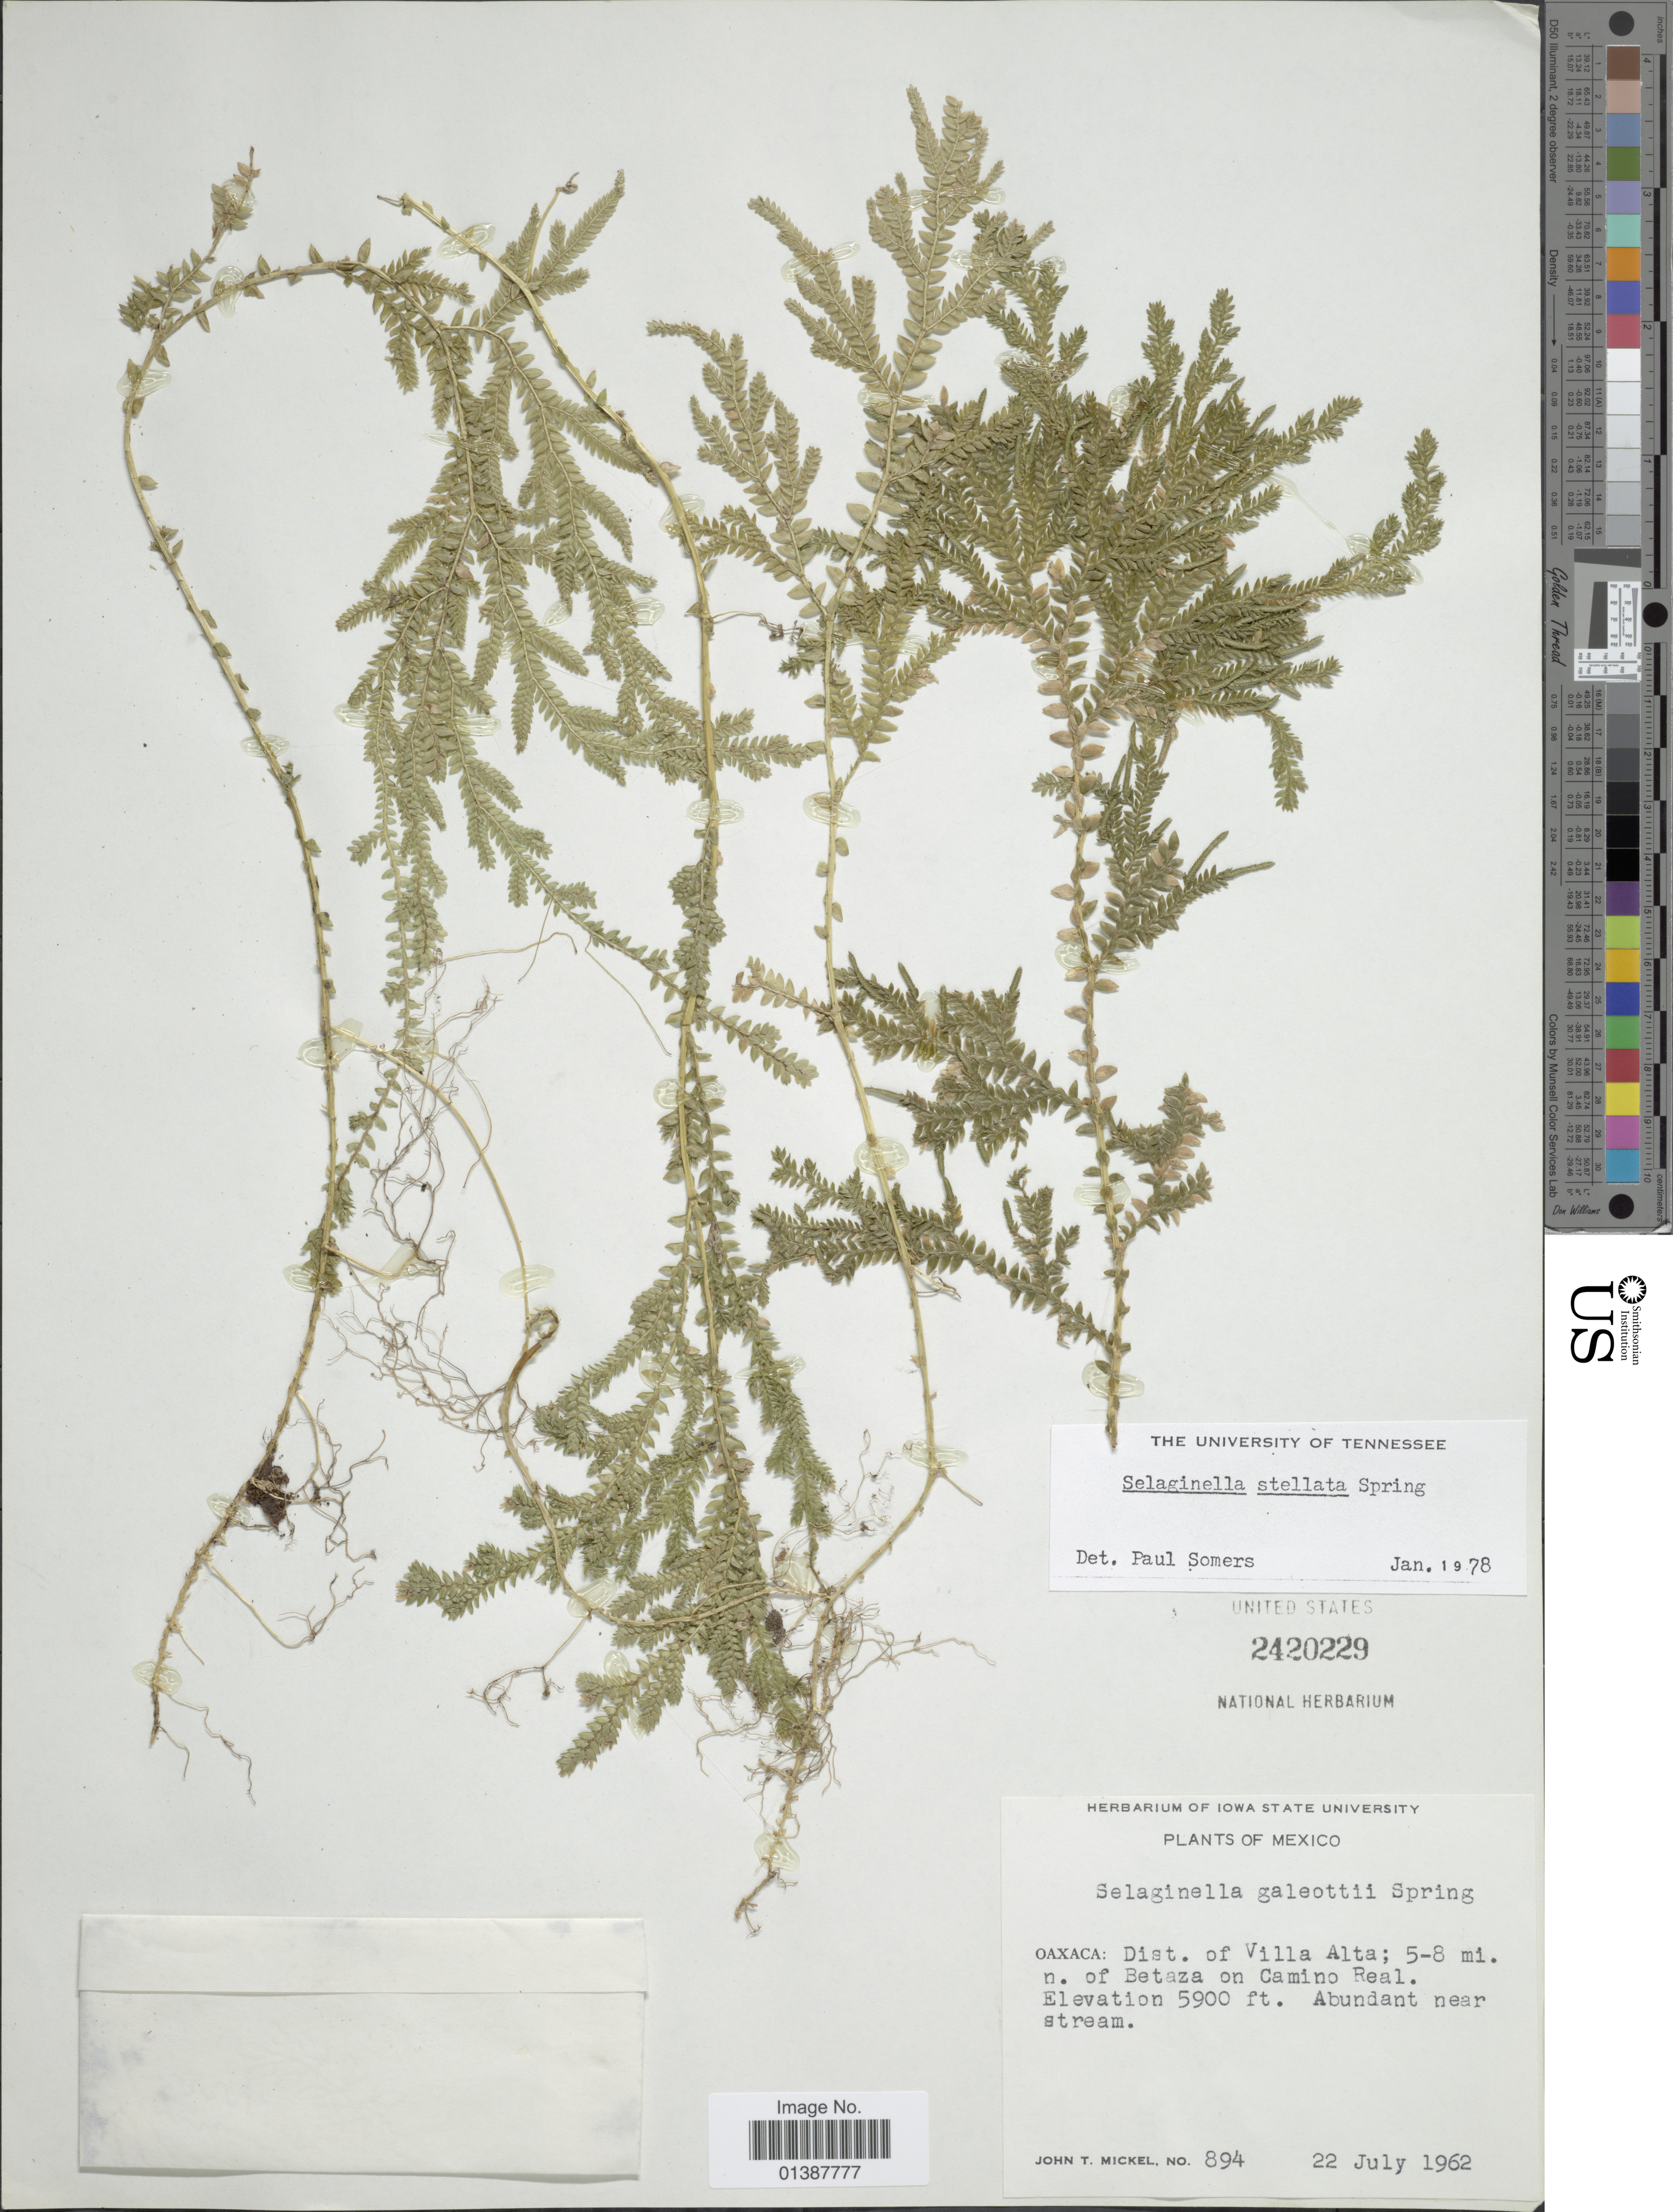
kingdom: Plantae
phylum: Tracheophyta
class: Lycopodiopsida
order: Selaginellales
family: Selaginellaceae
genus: Selaginella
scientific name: Selaginella galeottii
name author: Spring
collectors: J. T. Mickel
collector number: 894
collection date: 1962-07-22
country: Mexico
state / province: Oaxaca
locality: Dist of Villa Alta; 5-8 mi n. of Betaza on Camino Real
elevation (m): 1798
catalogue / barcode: US 2420229